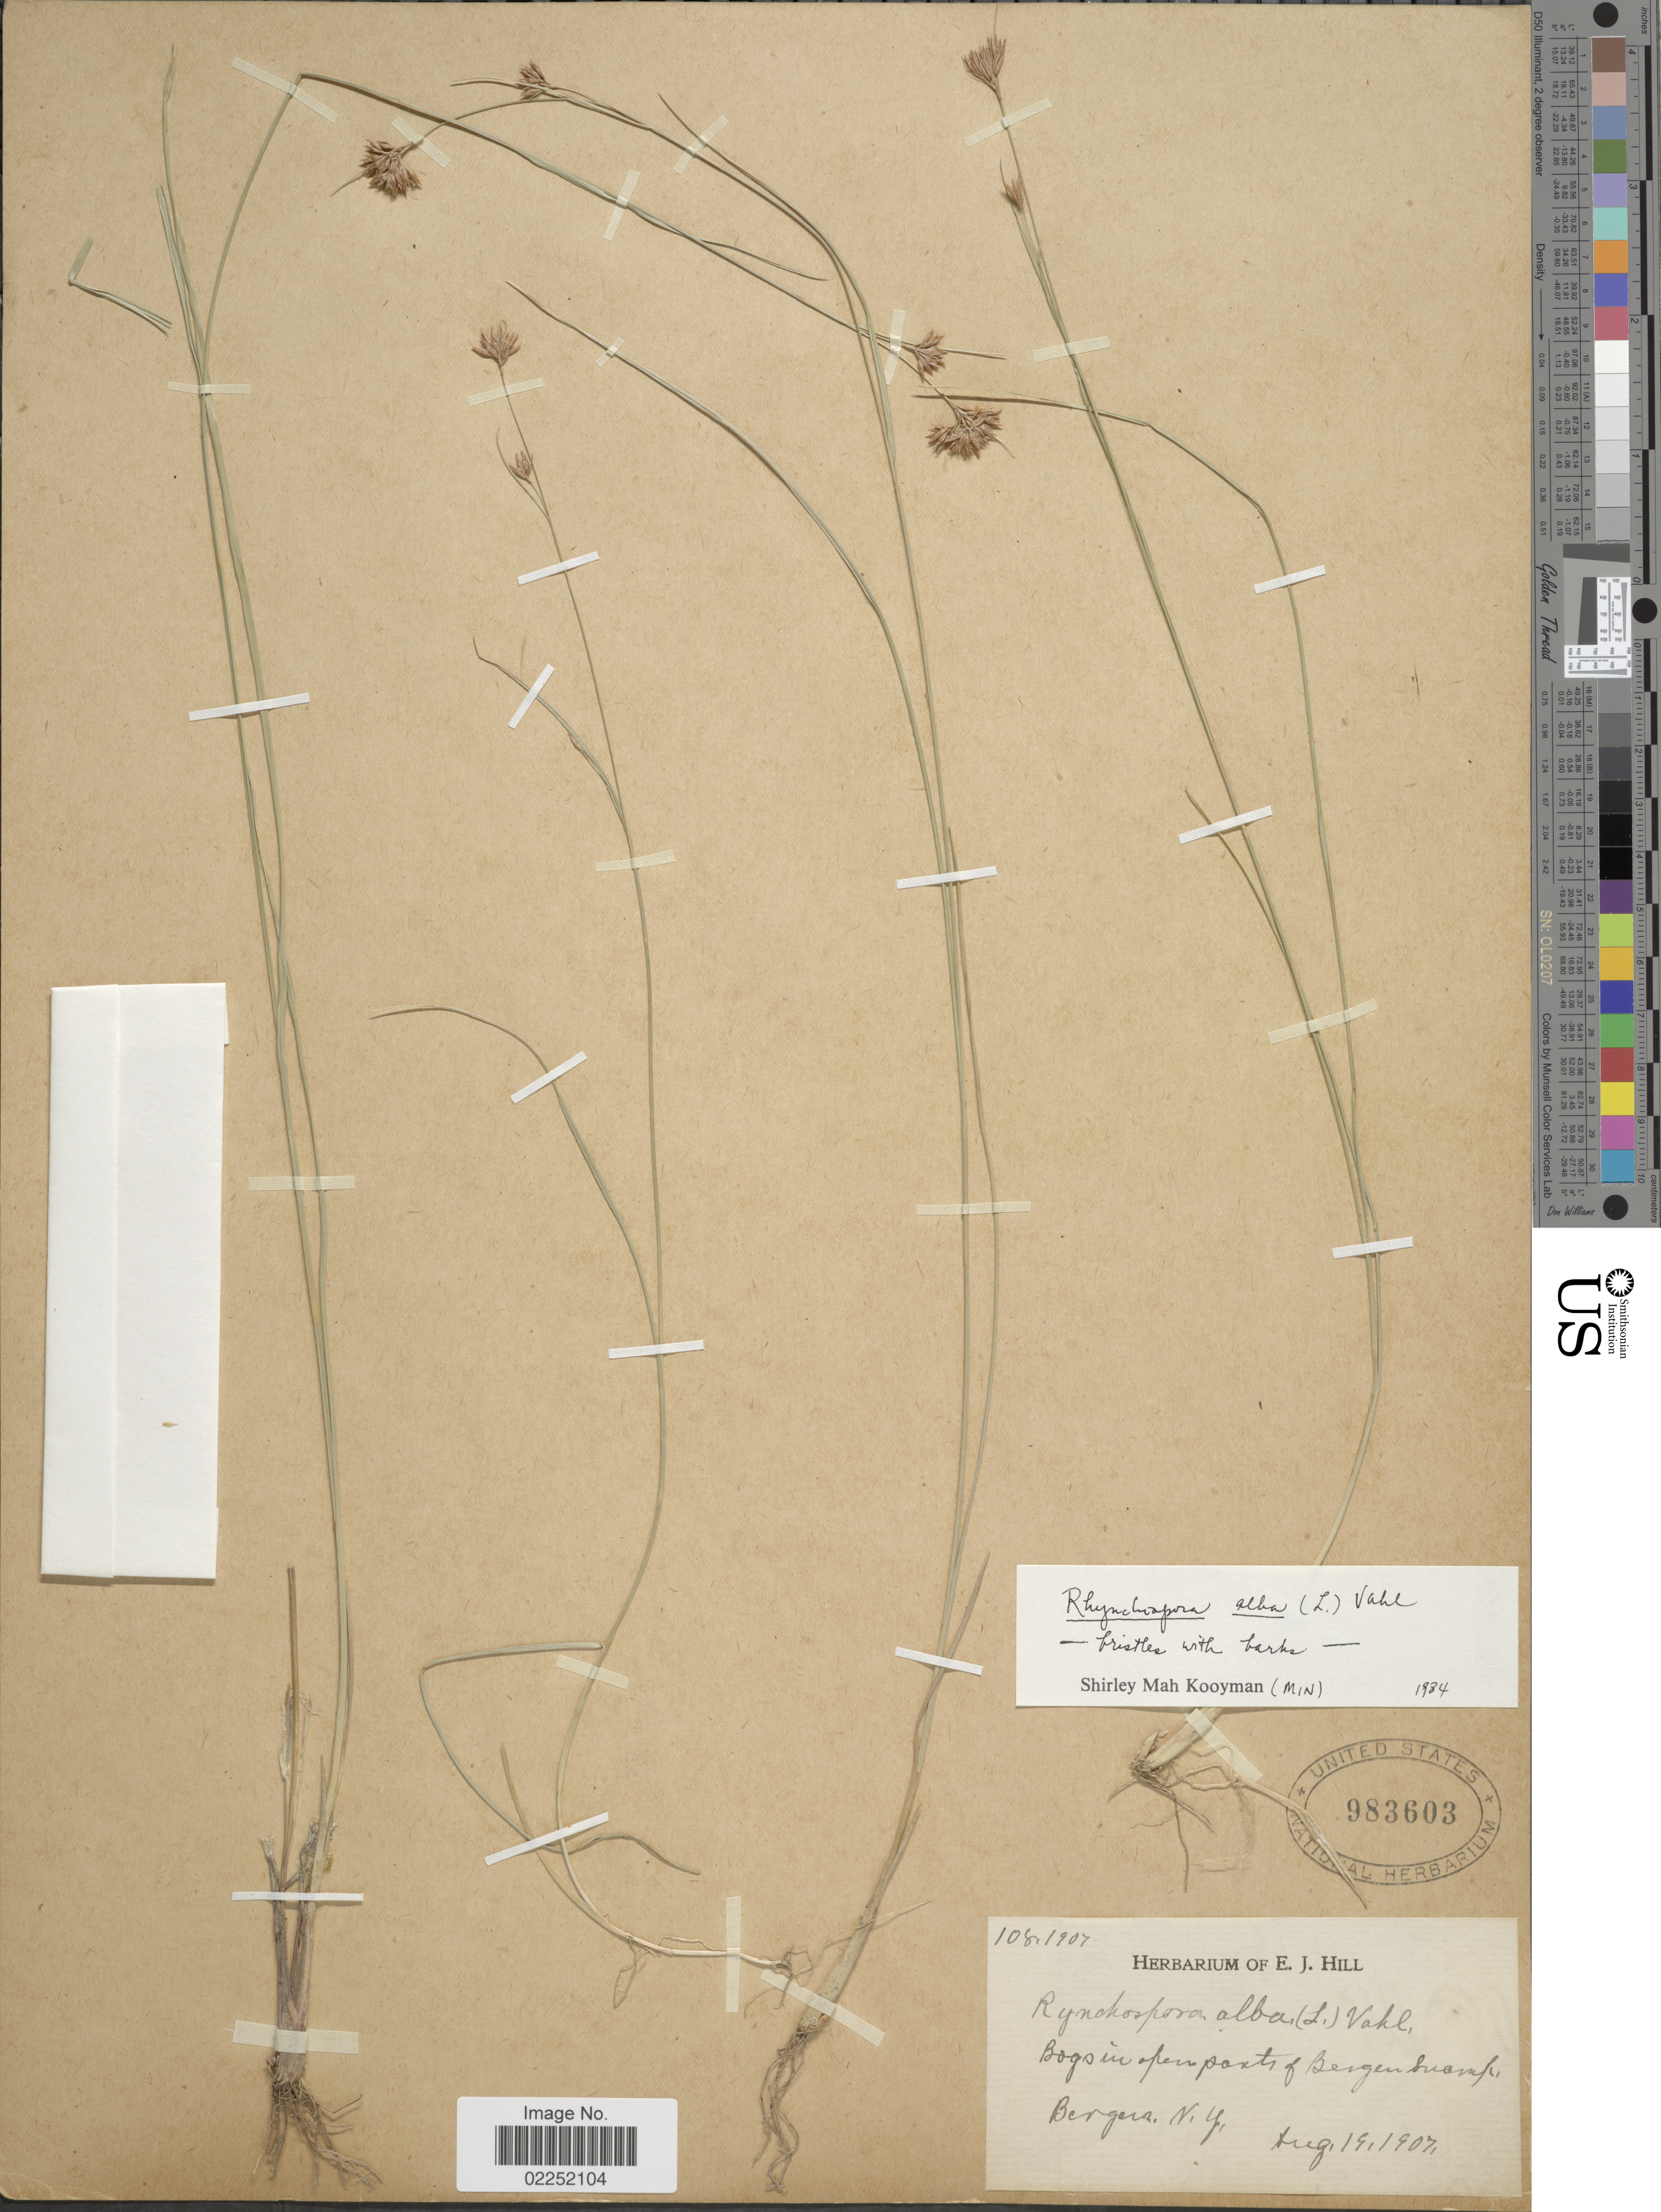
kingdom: Plantae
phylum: Tracheophyta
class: Liliopsida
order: Poales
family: Cyperaceae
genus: Rhynchospora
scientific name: Rhynchospora alba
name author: (L.) Vahl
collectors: ex herb. E.J. Hill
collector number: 108-1907*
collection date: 1907-08-19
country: United States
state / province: New York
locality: Bogs in open parts of Bergen swamp, Bergen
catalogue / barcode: US 983603